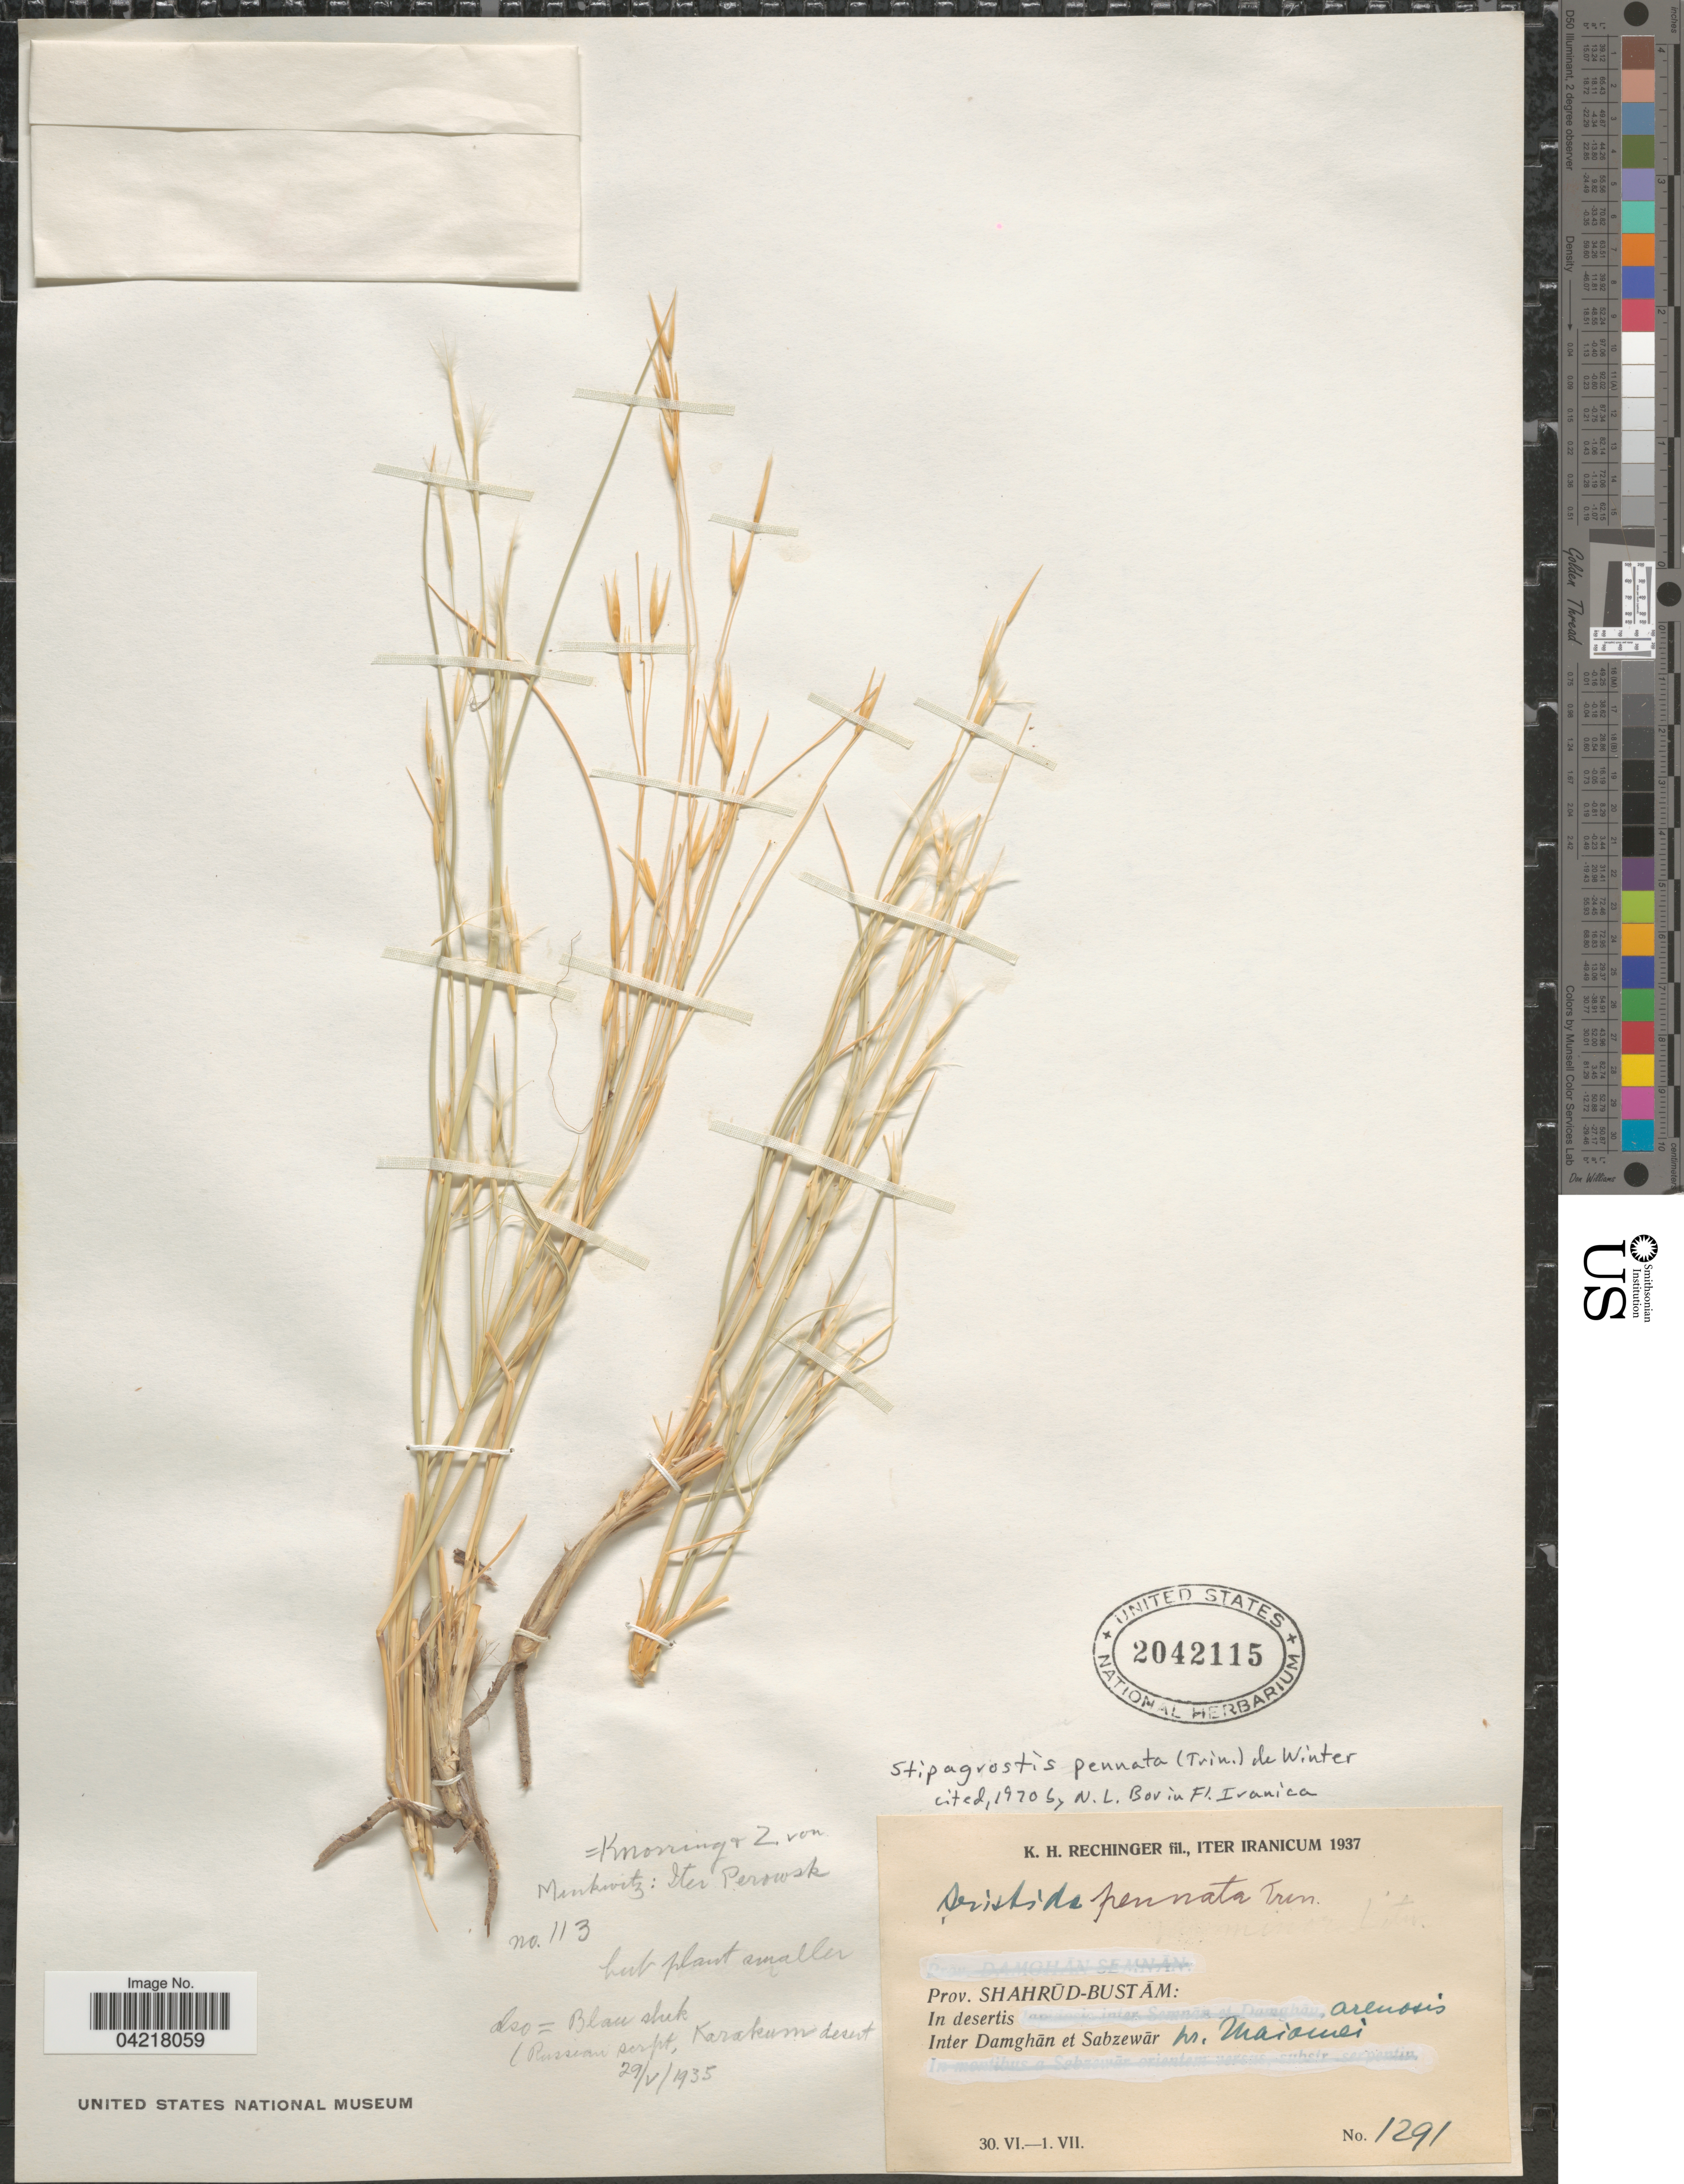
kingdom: Plantae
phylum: Tracheophyta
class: Liliopsida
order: Poales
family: Poaceae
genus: Stipagrostis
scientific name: Stipagrostis pennata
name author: (Trin.) De Winter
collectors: K. H. Rechinger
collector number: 1291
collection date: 1937-06-30/1937-07-01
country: Iran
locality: Iter Iranicum 1937. Prov. Shahrūd-Bustām: In desertis arenosis. Inter Damghān et Sabzewār pr. Maìomeì.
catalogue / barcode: US 2042115